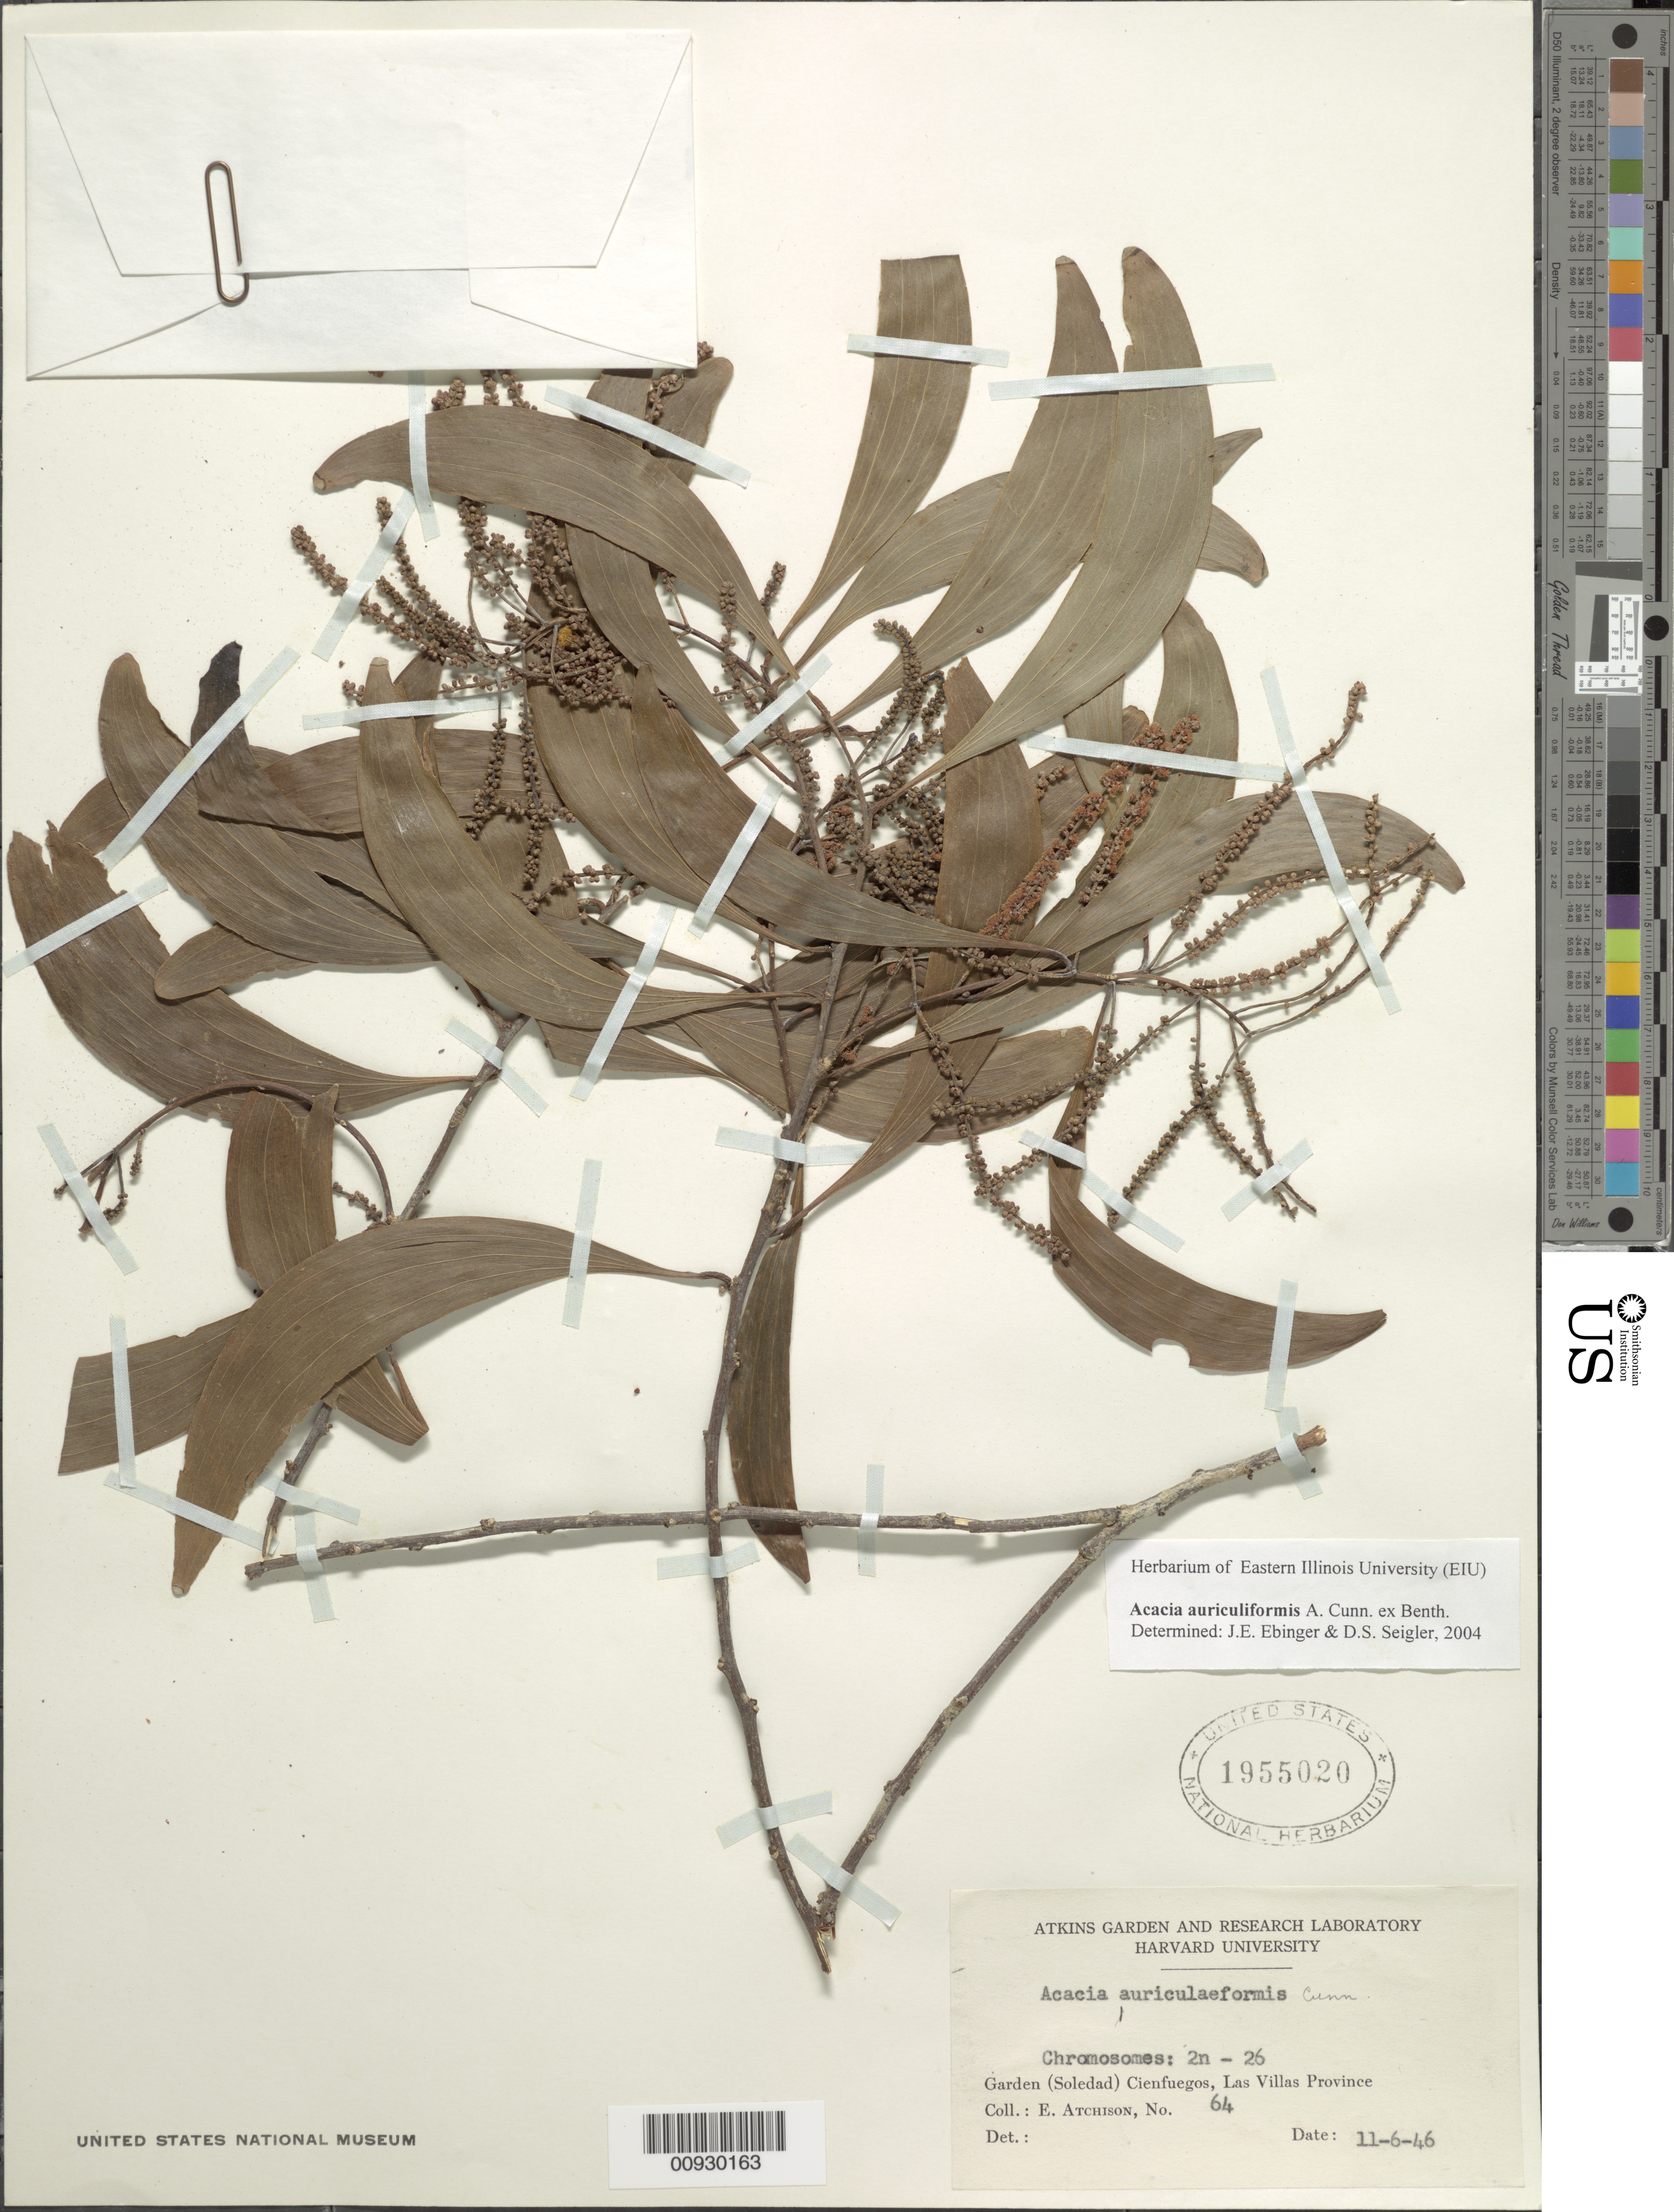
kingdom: Plantae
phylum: Tracheophyta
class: Magnoliopsida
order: Fabales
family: Fabaceae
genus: Acacia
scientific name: Acacia auriculiformis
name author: A. Cunn. ex Benth.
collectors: E. Atchison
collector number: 64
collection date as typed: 11 Jun 1946 or 06 Nov 1946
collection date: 1946-06-11 or 1946-11-06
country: Cuba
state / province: Cienfuegos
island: Cuba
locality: Cinefuegos; Las Villas Province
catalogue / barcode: US 1955020